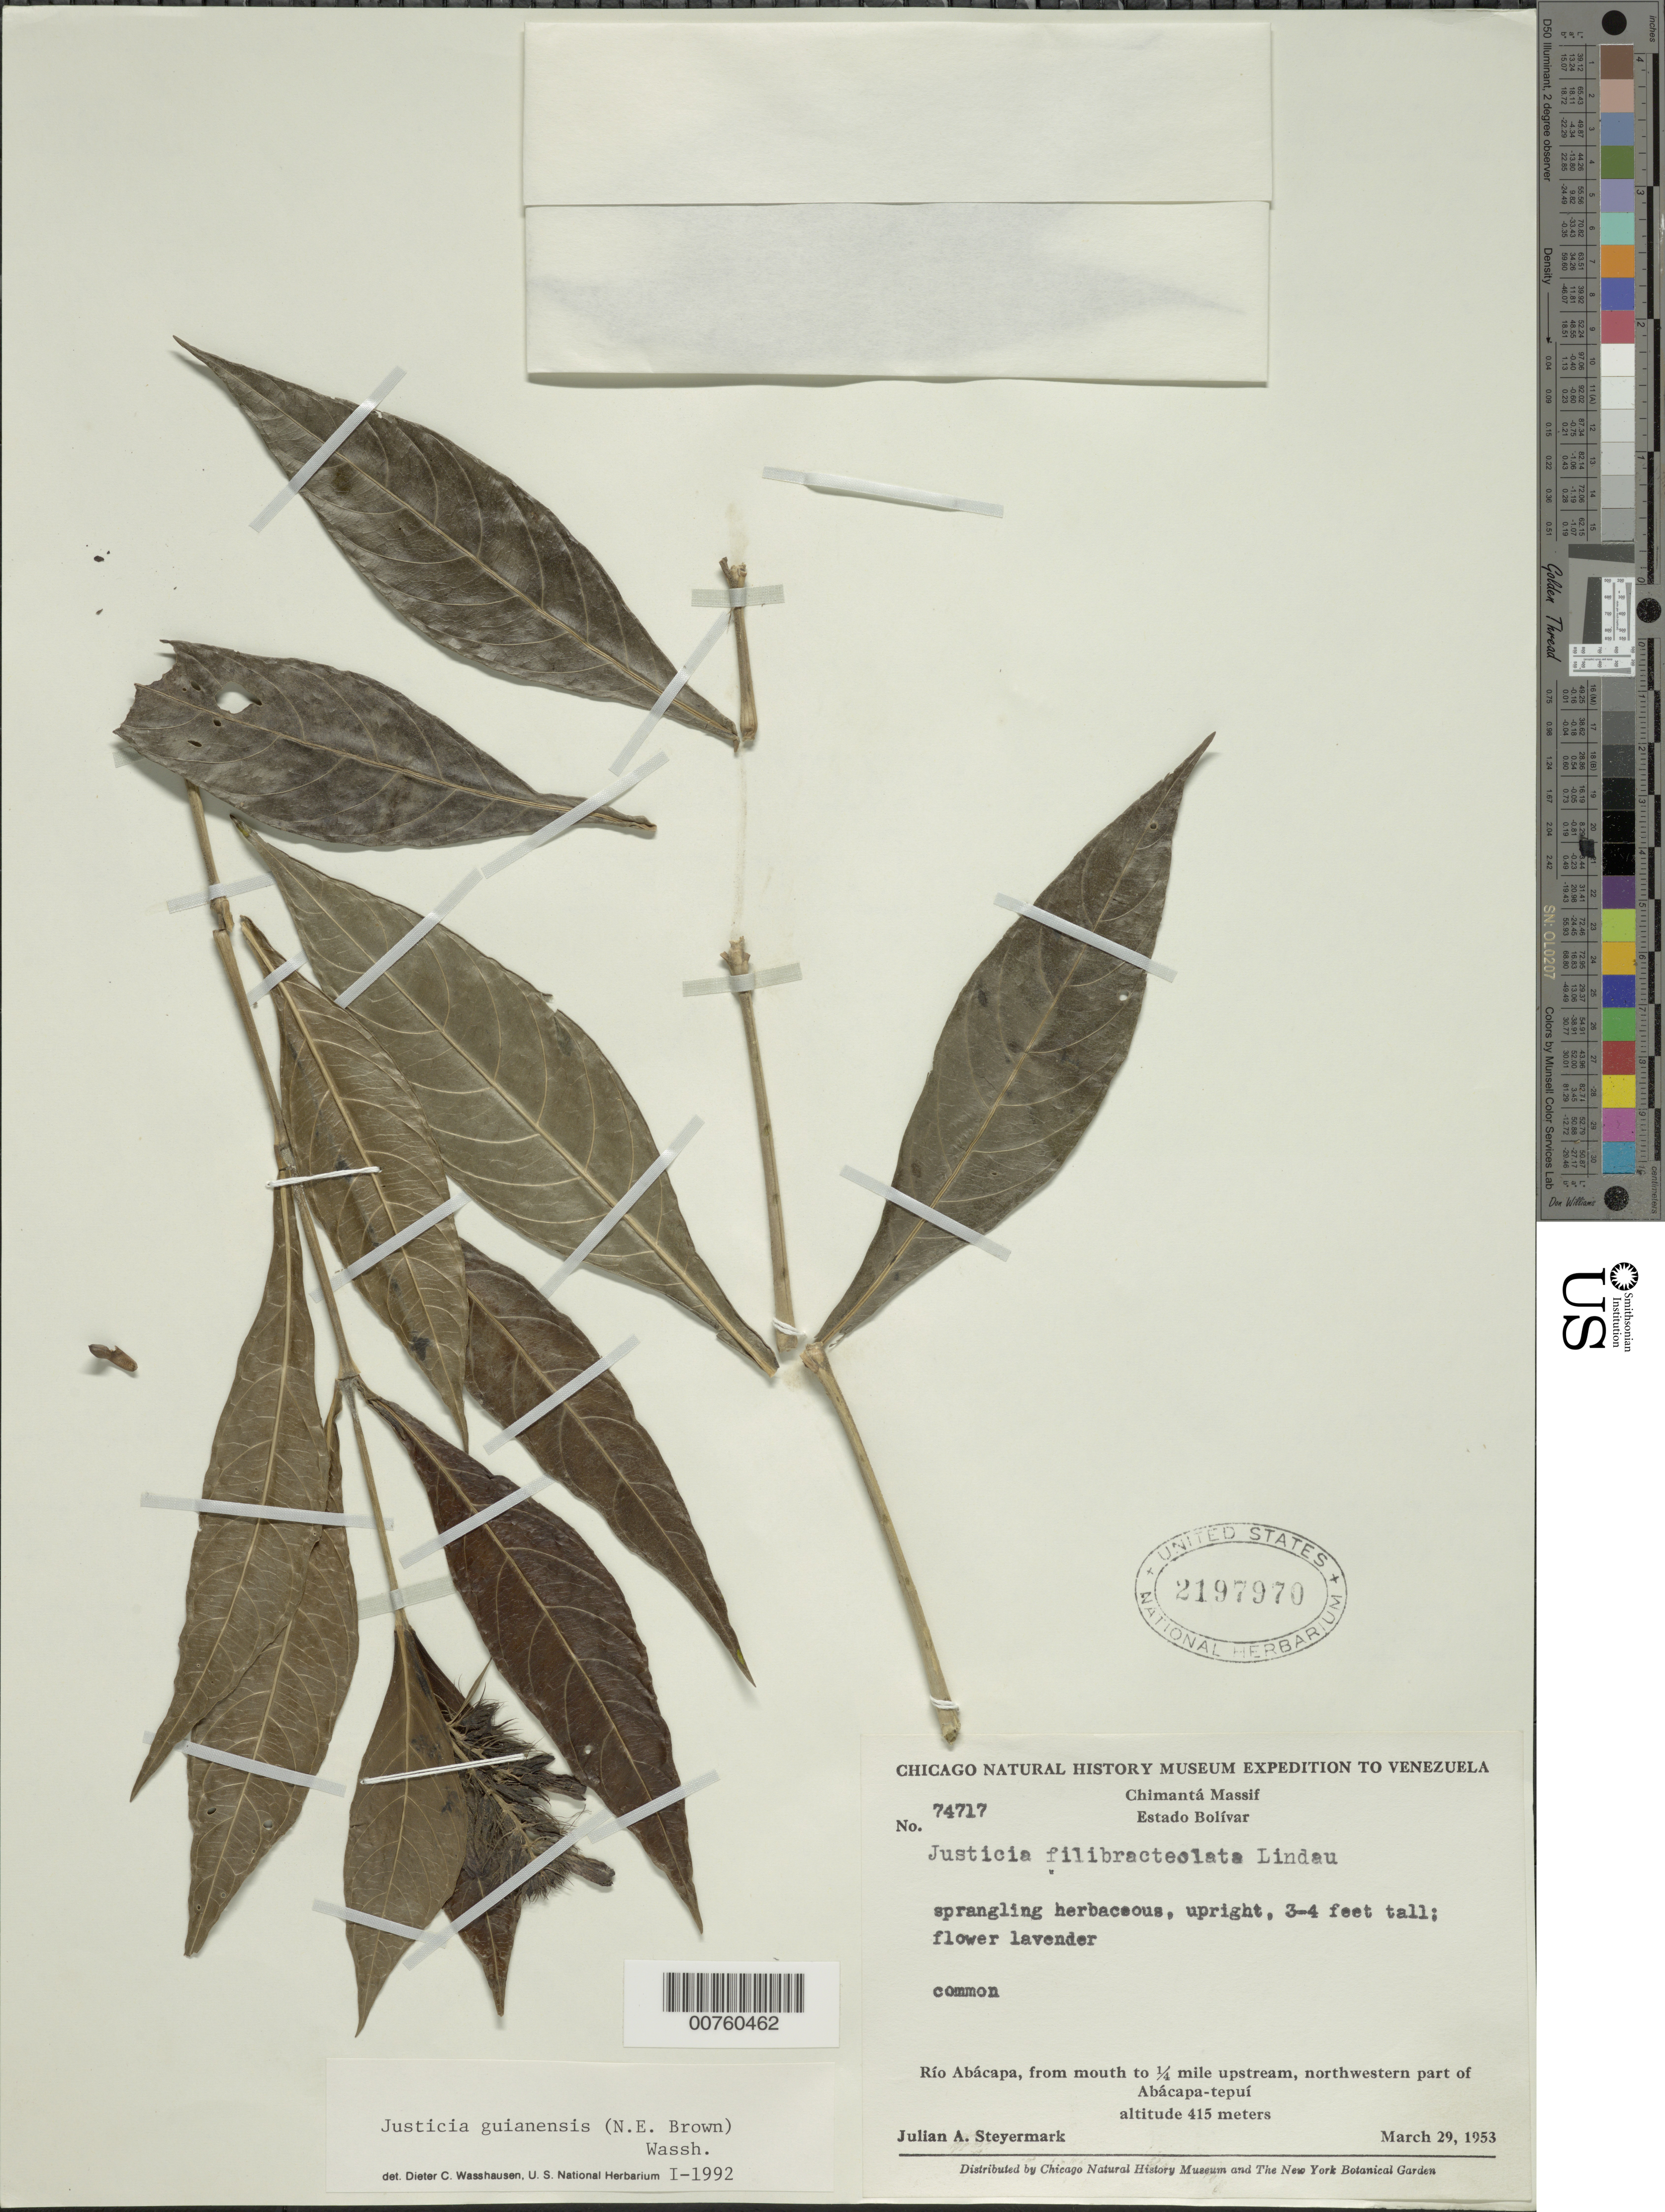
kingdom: Plantae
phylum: Tracheophyta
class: Magnoliopsida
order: Lamiales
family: Acanthaceae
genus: Justicia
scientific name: Justicia guianensis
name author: (N.E. Br.) Wassh.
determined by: Wasshausen, Dieter C., (BOT), Smithsonian Institution - National Museum of Natural History (UNITED STATES)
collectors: J. Steyermark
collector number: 74717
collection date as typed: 29-Mar-53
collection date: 1953-03-29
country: Venezuela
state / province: Bolívar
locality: Río Apácara, 1/4 mile downstream from mouth of Río Abácapa, W-side of Apácara-tepuí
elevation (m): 415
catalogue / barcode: US 2197970